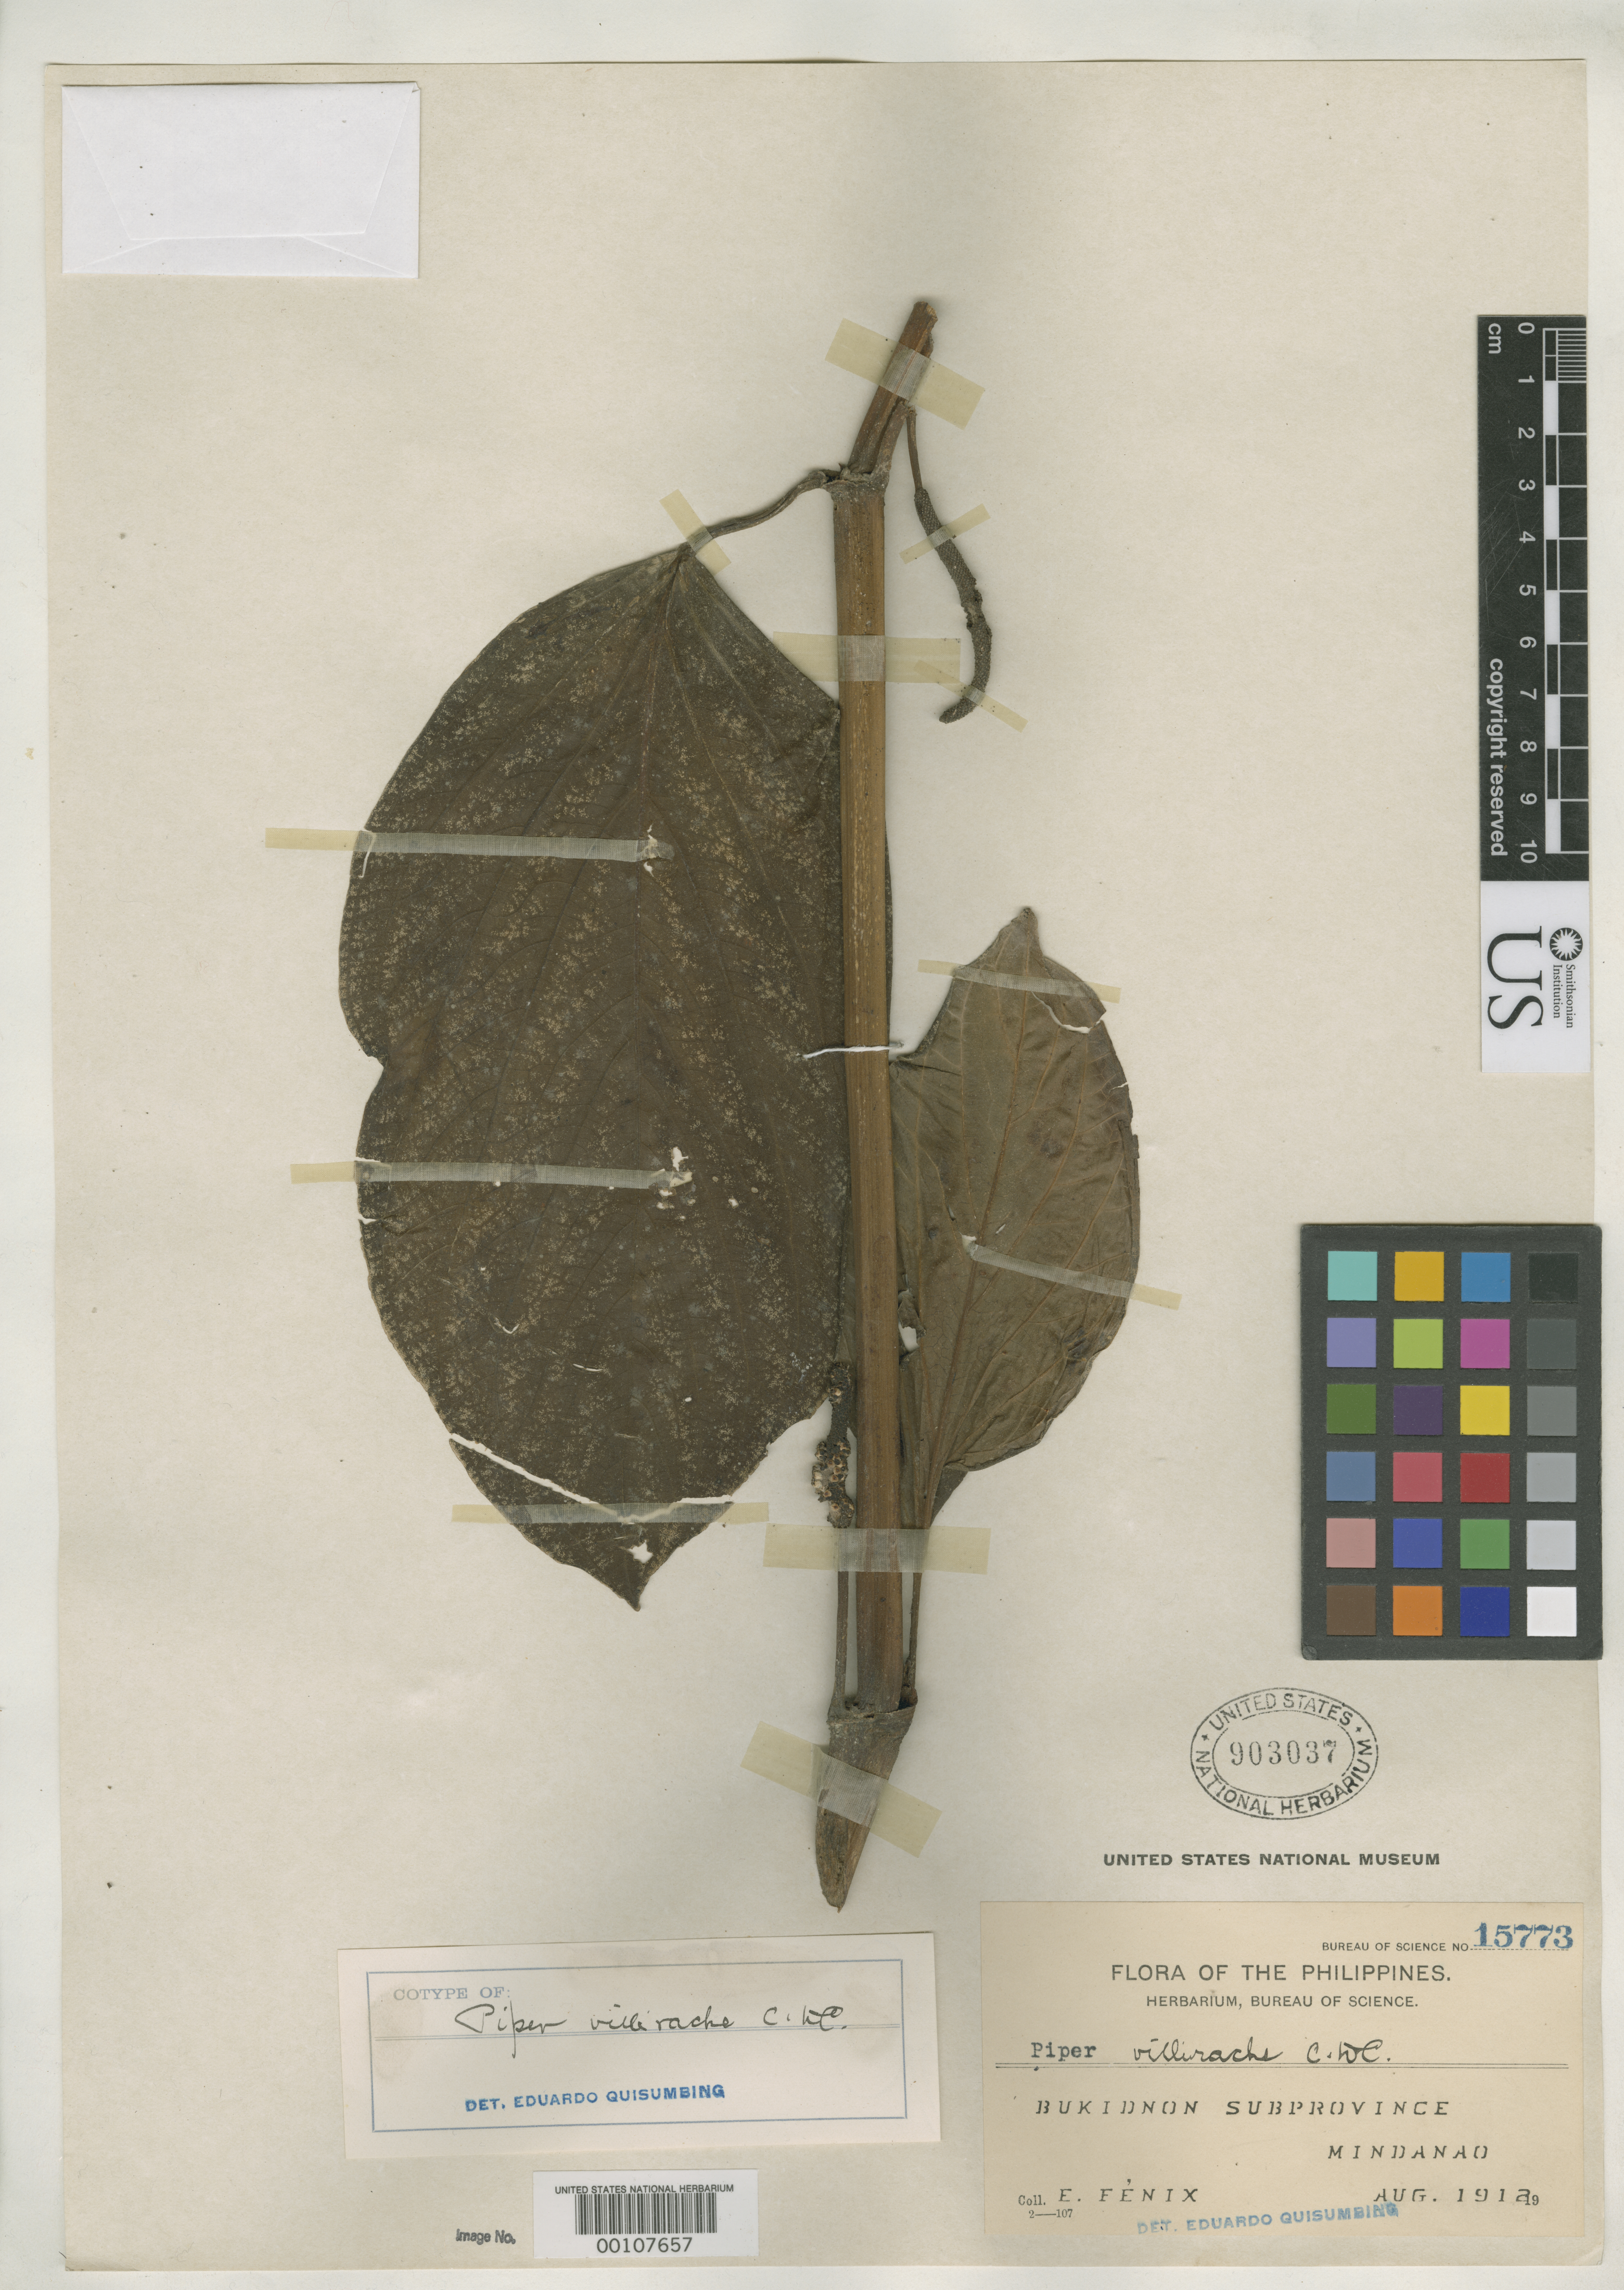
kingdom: Plantae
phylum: Tracheophyta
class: Magnoliopsida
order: Piperales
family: Piperaceae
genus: Piper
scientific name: Piper villirhache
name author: C. DC.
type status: Isotype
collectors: E. Fénix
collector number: Bur. Sci. 15773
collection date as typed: Aug 1912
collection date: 1912-08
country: Philippines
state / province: Northern Mindanao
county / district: Bukidnon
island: Mindanao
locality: Sumilao.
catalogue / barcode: US 903037